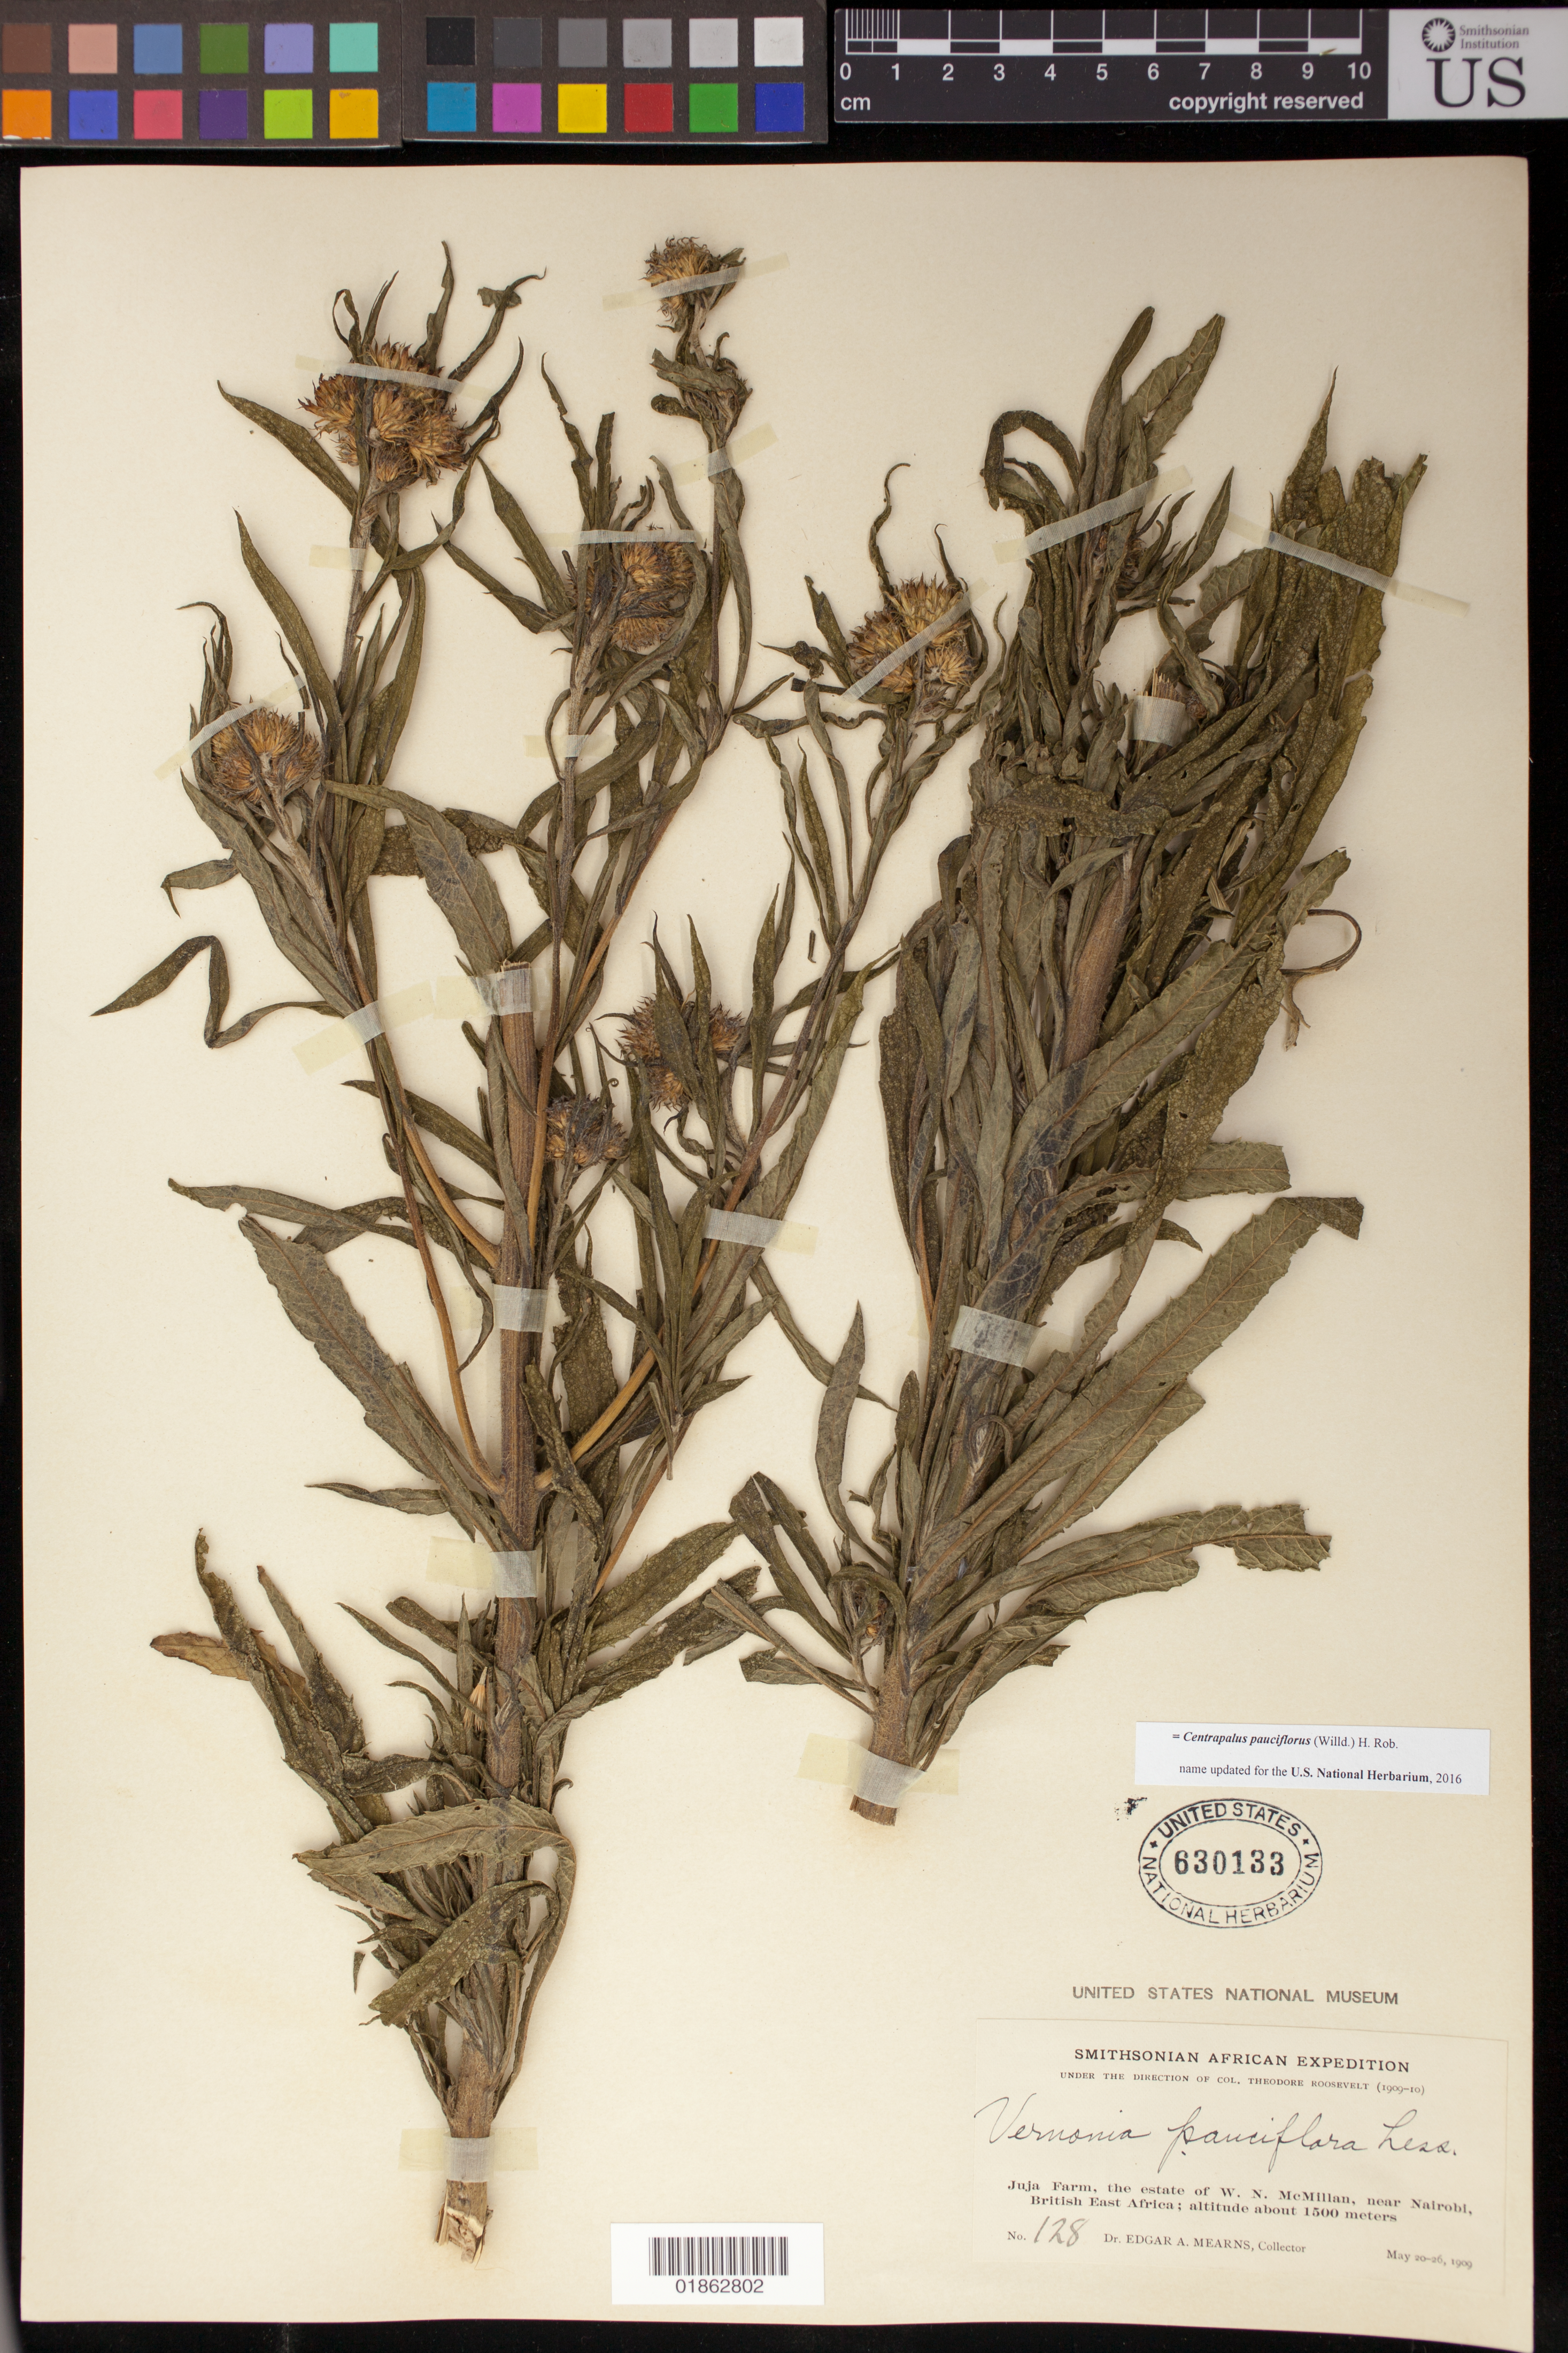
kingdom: Plantae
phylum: Tracheophyta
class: Magnoliopsida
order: Asterales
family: Asteraceae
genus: Centrapalus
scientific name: Centrapalus pauciflorus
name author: (Willd.) H. Rob.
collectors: E. A. Mearns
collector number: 128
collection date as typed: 20 May 1909 to 26 May 1909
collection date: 1909-05-20/1909-05-26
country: Kenya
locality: Juja Farm, the estate of W.N. McMillan, near Nairobi.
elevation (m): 1500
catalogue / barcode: US 630133